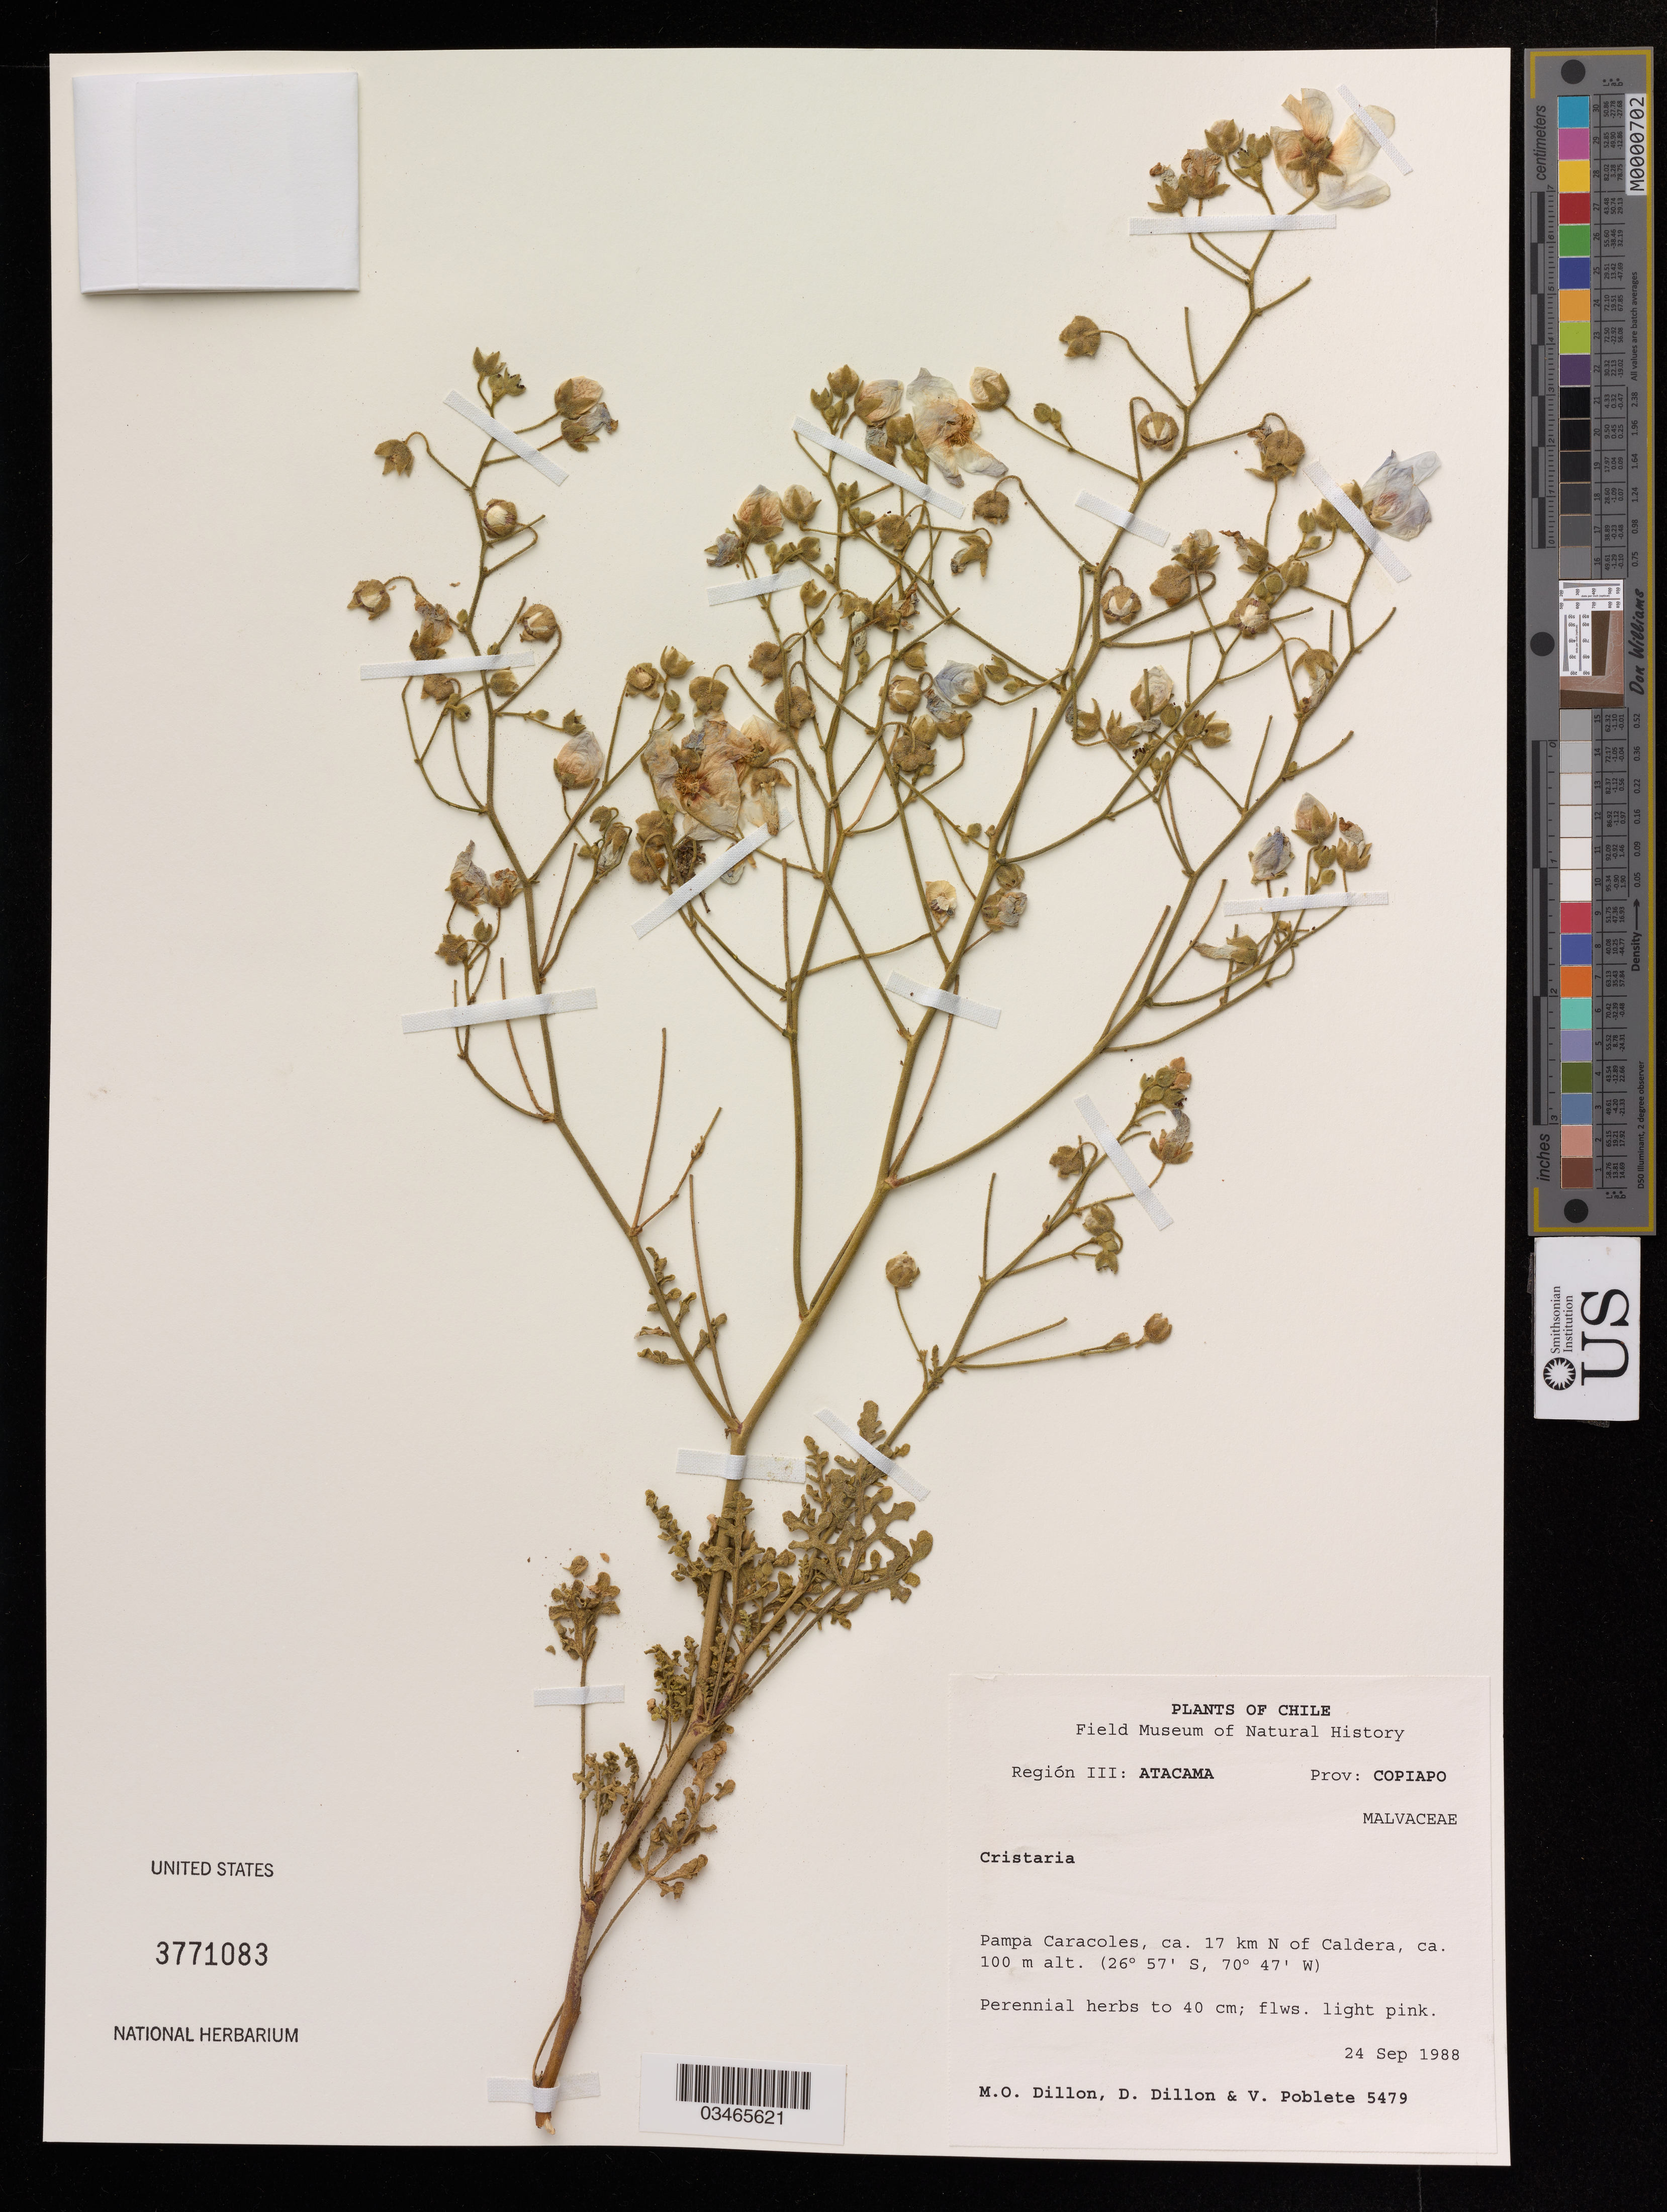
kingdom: Plantae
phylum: Tracheophyta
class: Magnoliopsida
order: Malvales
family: Malvaceae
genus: Cristaria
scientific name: Cristaria sp.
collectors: M. O. Dillon, D. Dillon & V. Poblete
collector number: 5479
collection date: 1988-09-24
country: Chile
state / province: Atacama (III)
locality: Copiapo, Pampa Caracoles, ca. 17 km N of Caldera.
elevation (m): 100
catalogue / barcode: US 3771083